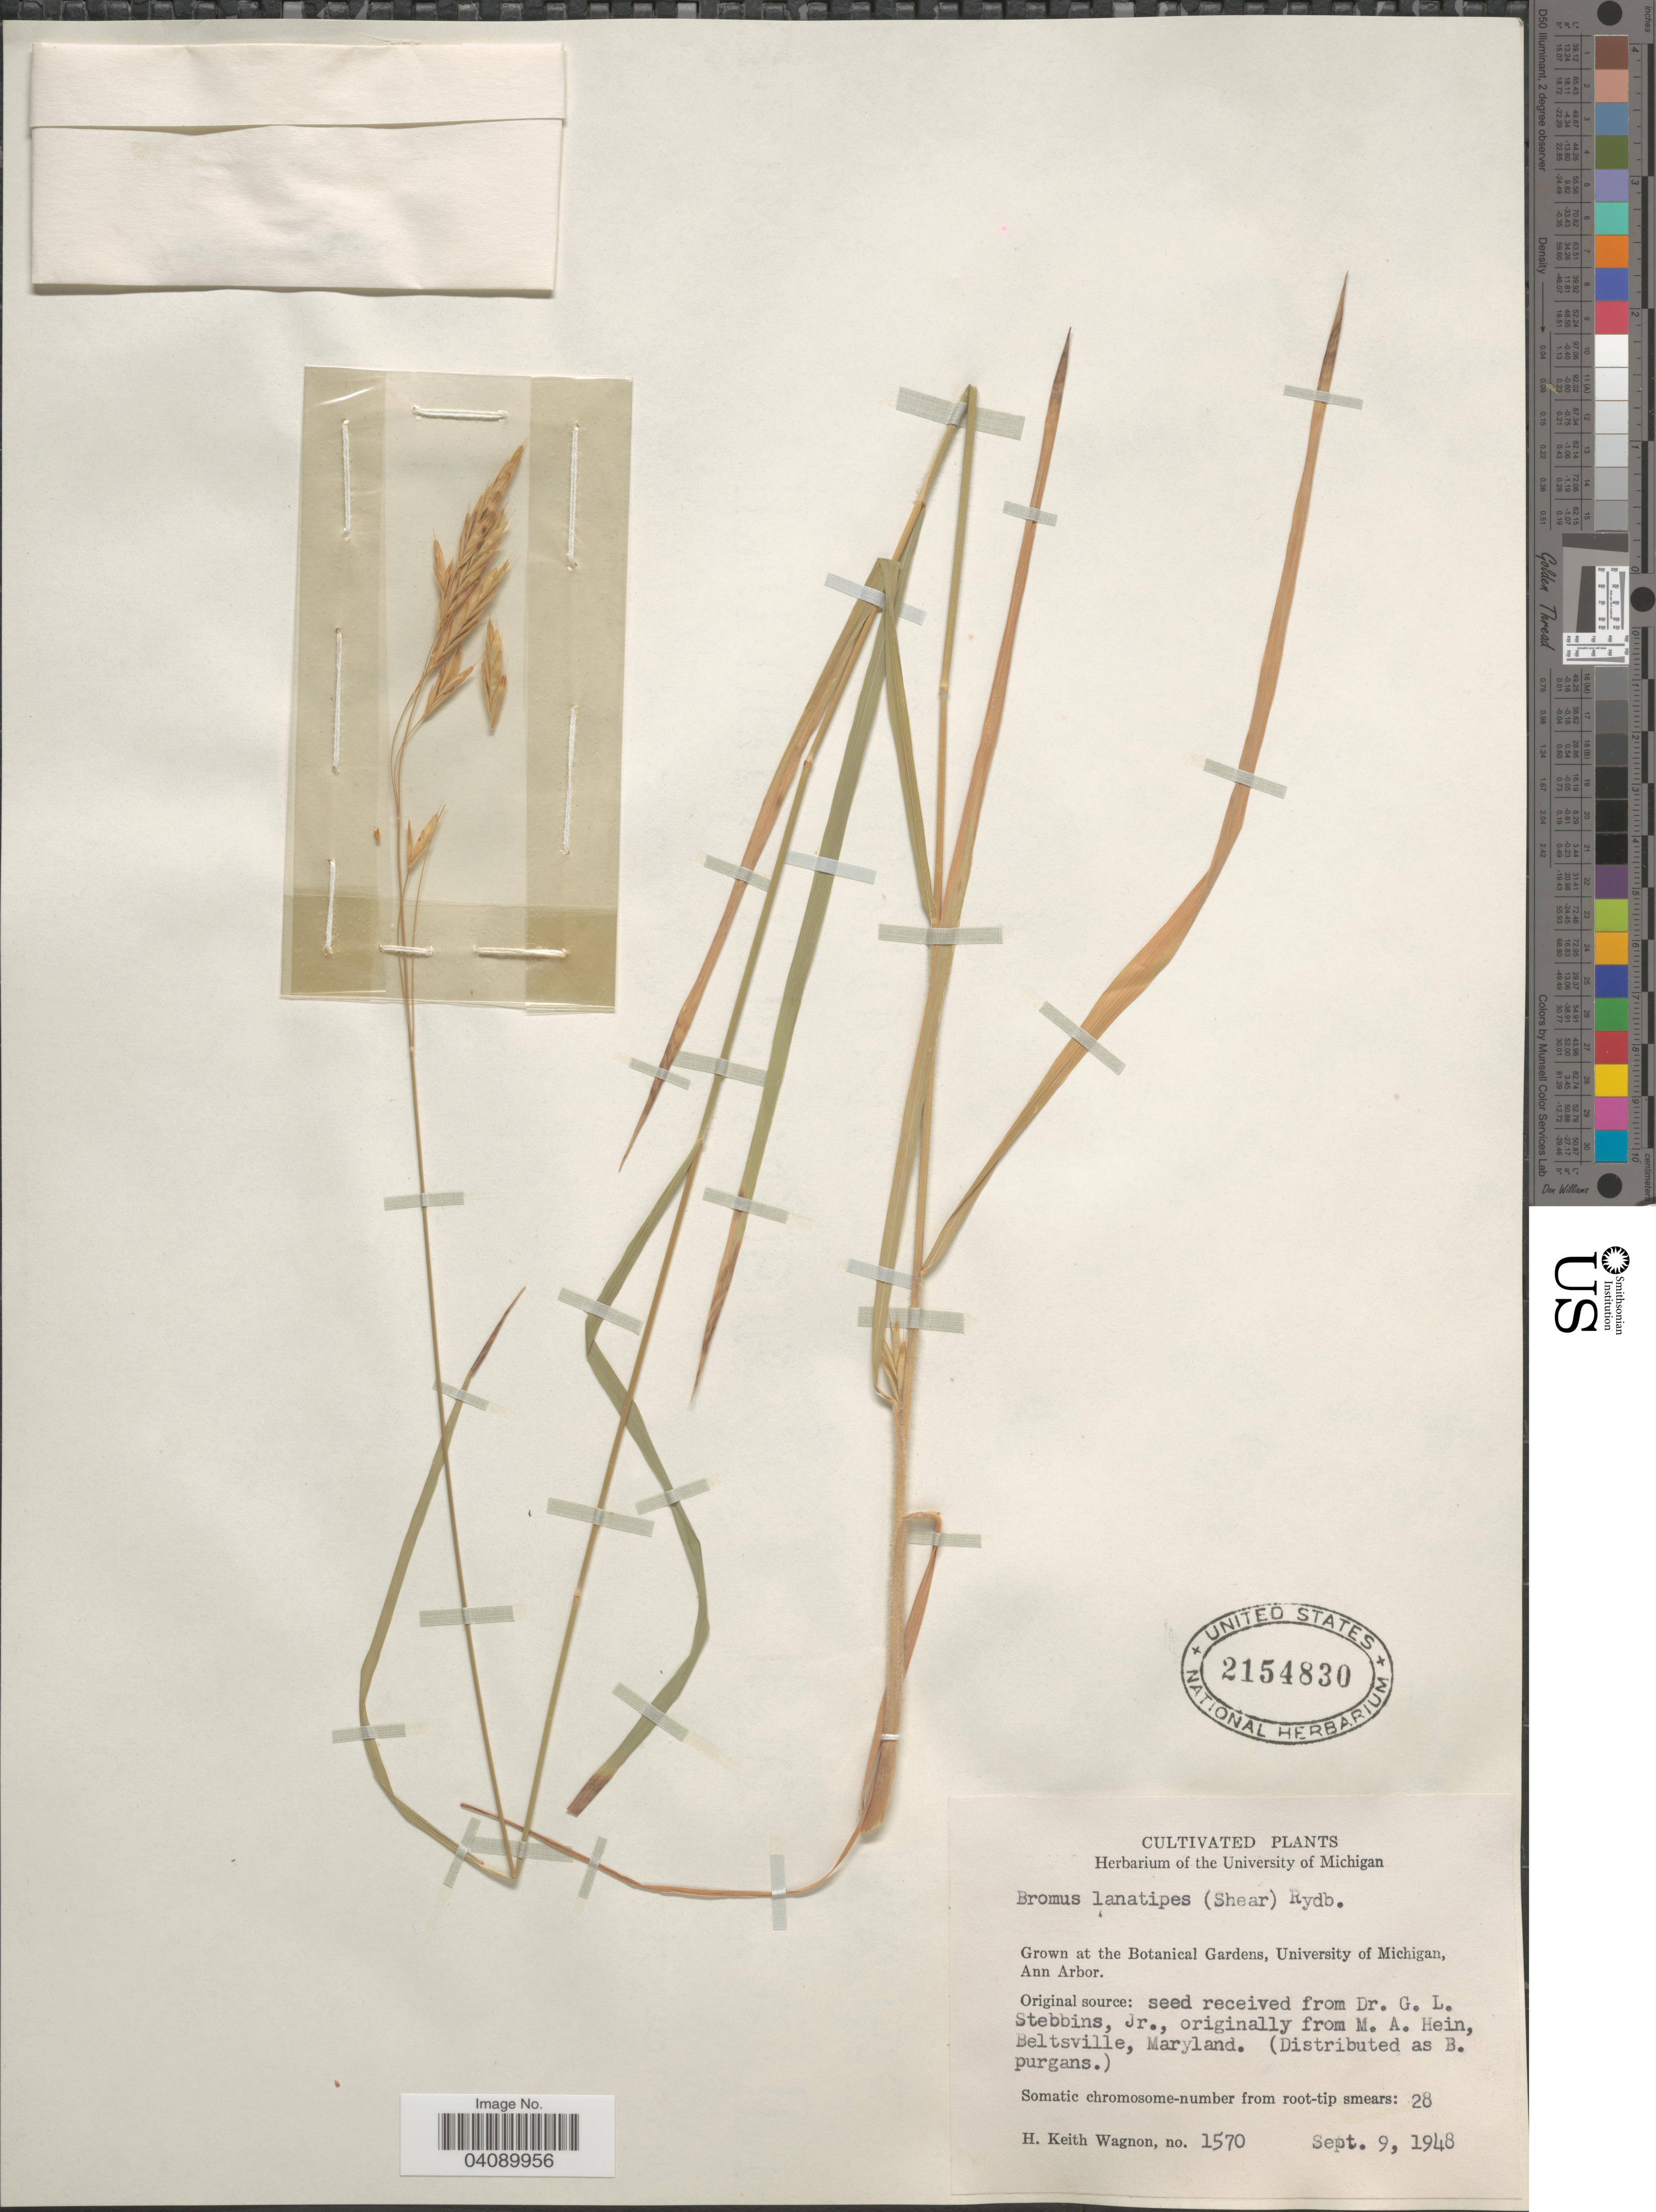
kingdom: Plantae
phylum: Tracheophyta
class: Liliopsida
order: Poales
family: Poaceae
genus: Bromus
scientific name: Bromus sp.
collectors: H. Wagnon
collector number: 1570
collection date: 1948-09-09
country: United States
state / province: Michigan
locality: Grown at the Botanical Gardens, University of Michigan, Ann Arbor.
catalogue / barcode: US 2154830